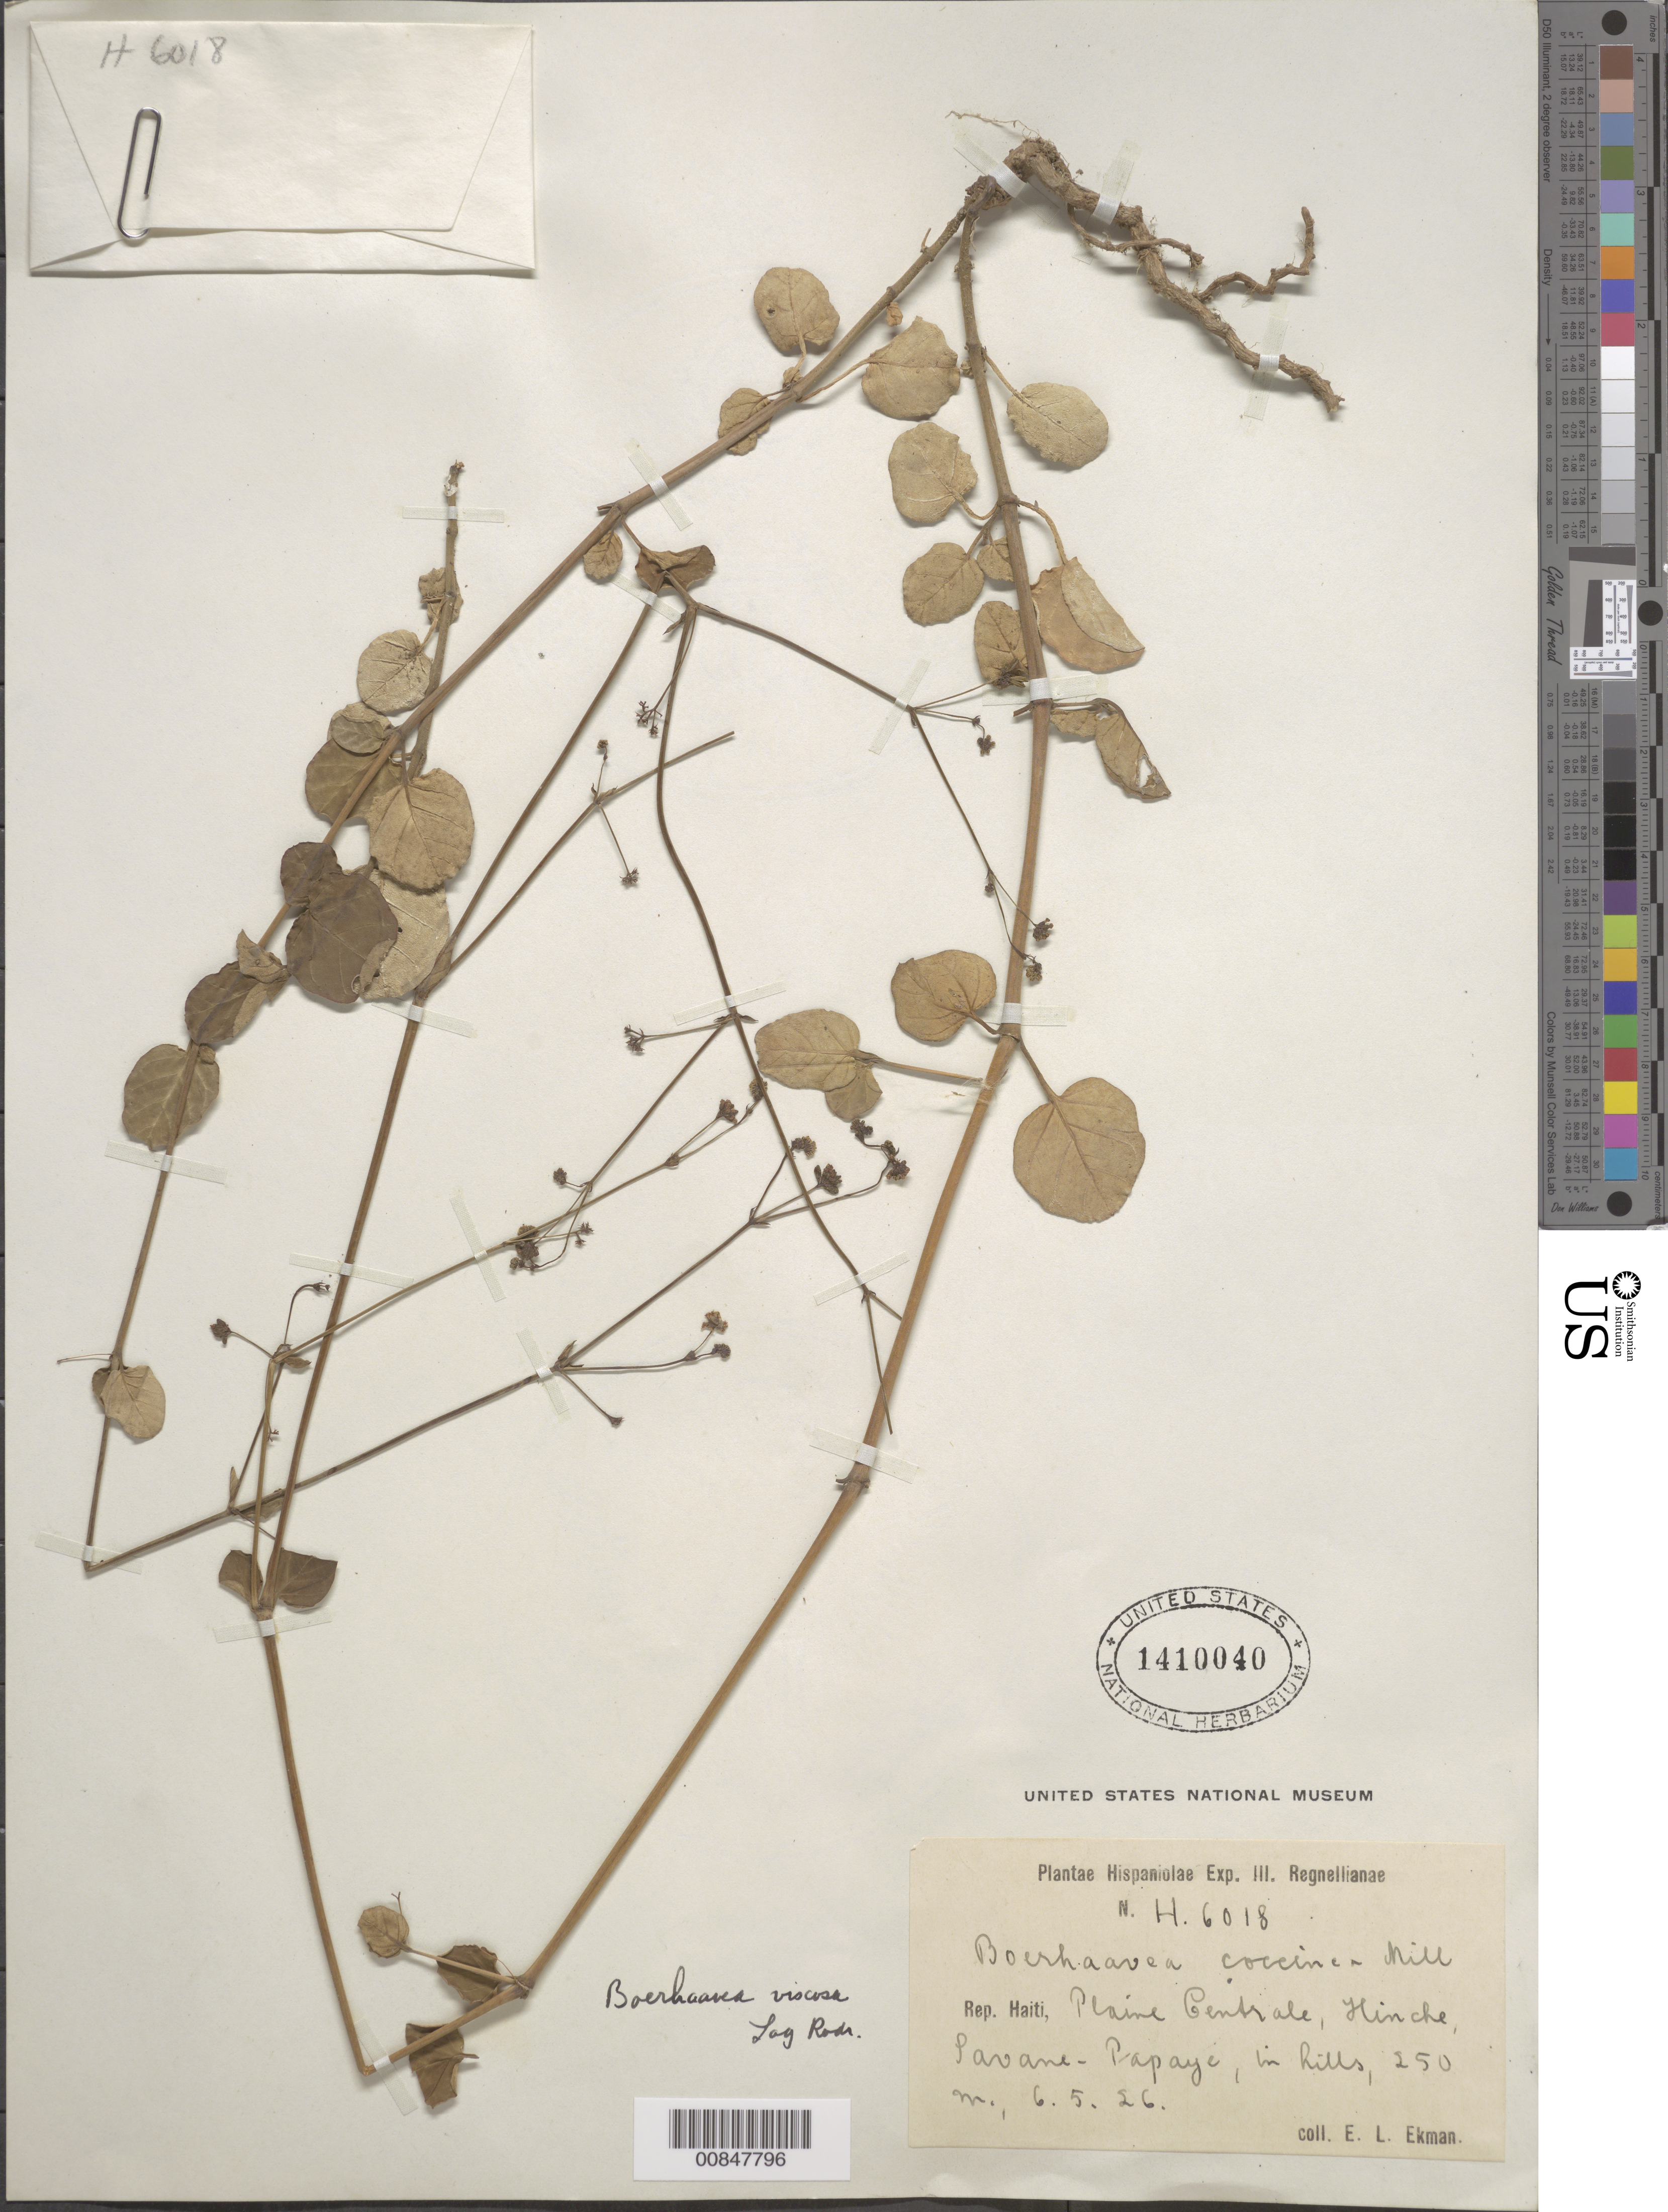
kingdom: Plantae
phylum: Tracheophyta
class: Magnoliopsida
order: Caryophyllales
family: Nyctaginaceae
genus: Boerhavia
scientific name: Boerhavia coccinea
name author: Mill.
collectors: E. L. Ekman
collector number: H 6018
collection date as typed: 06 May 1926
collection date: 1926-05-06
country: Haiti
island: Hispaniola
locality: Plaine centrale, Hinche, Savane-Papaye.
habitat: In hills.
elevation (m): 250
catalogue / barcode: US 1410040